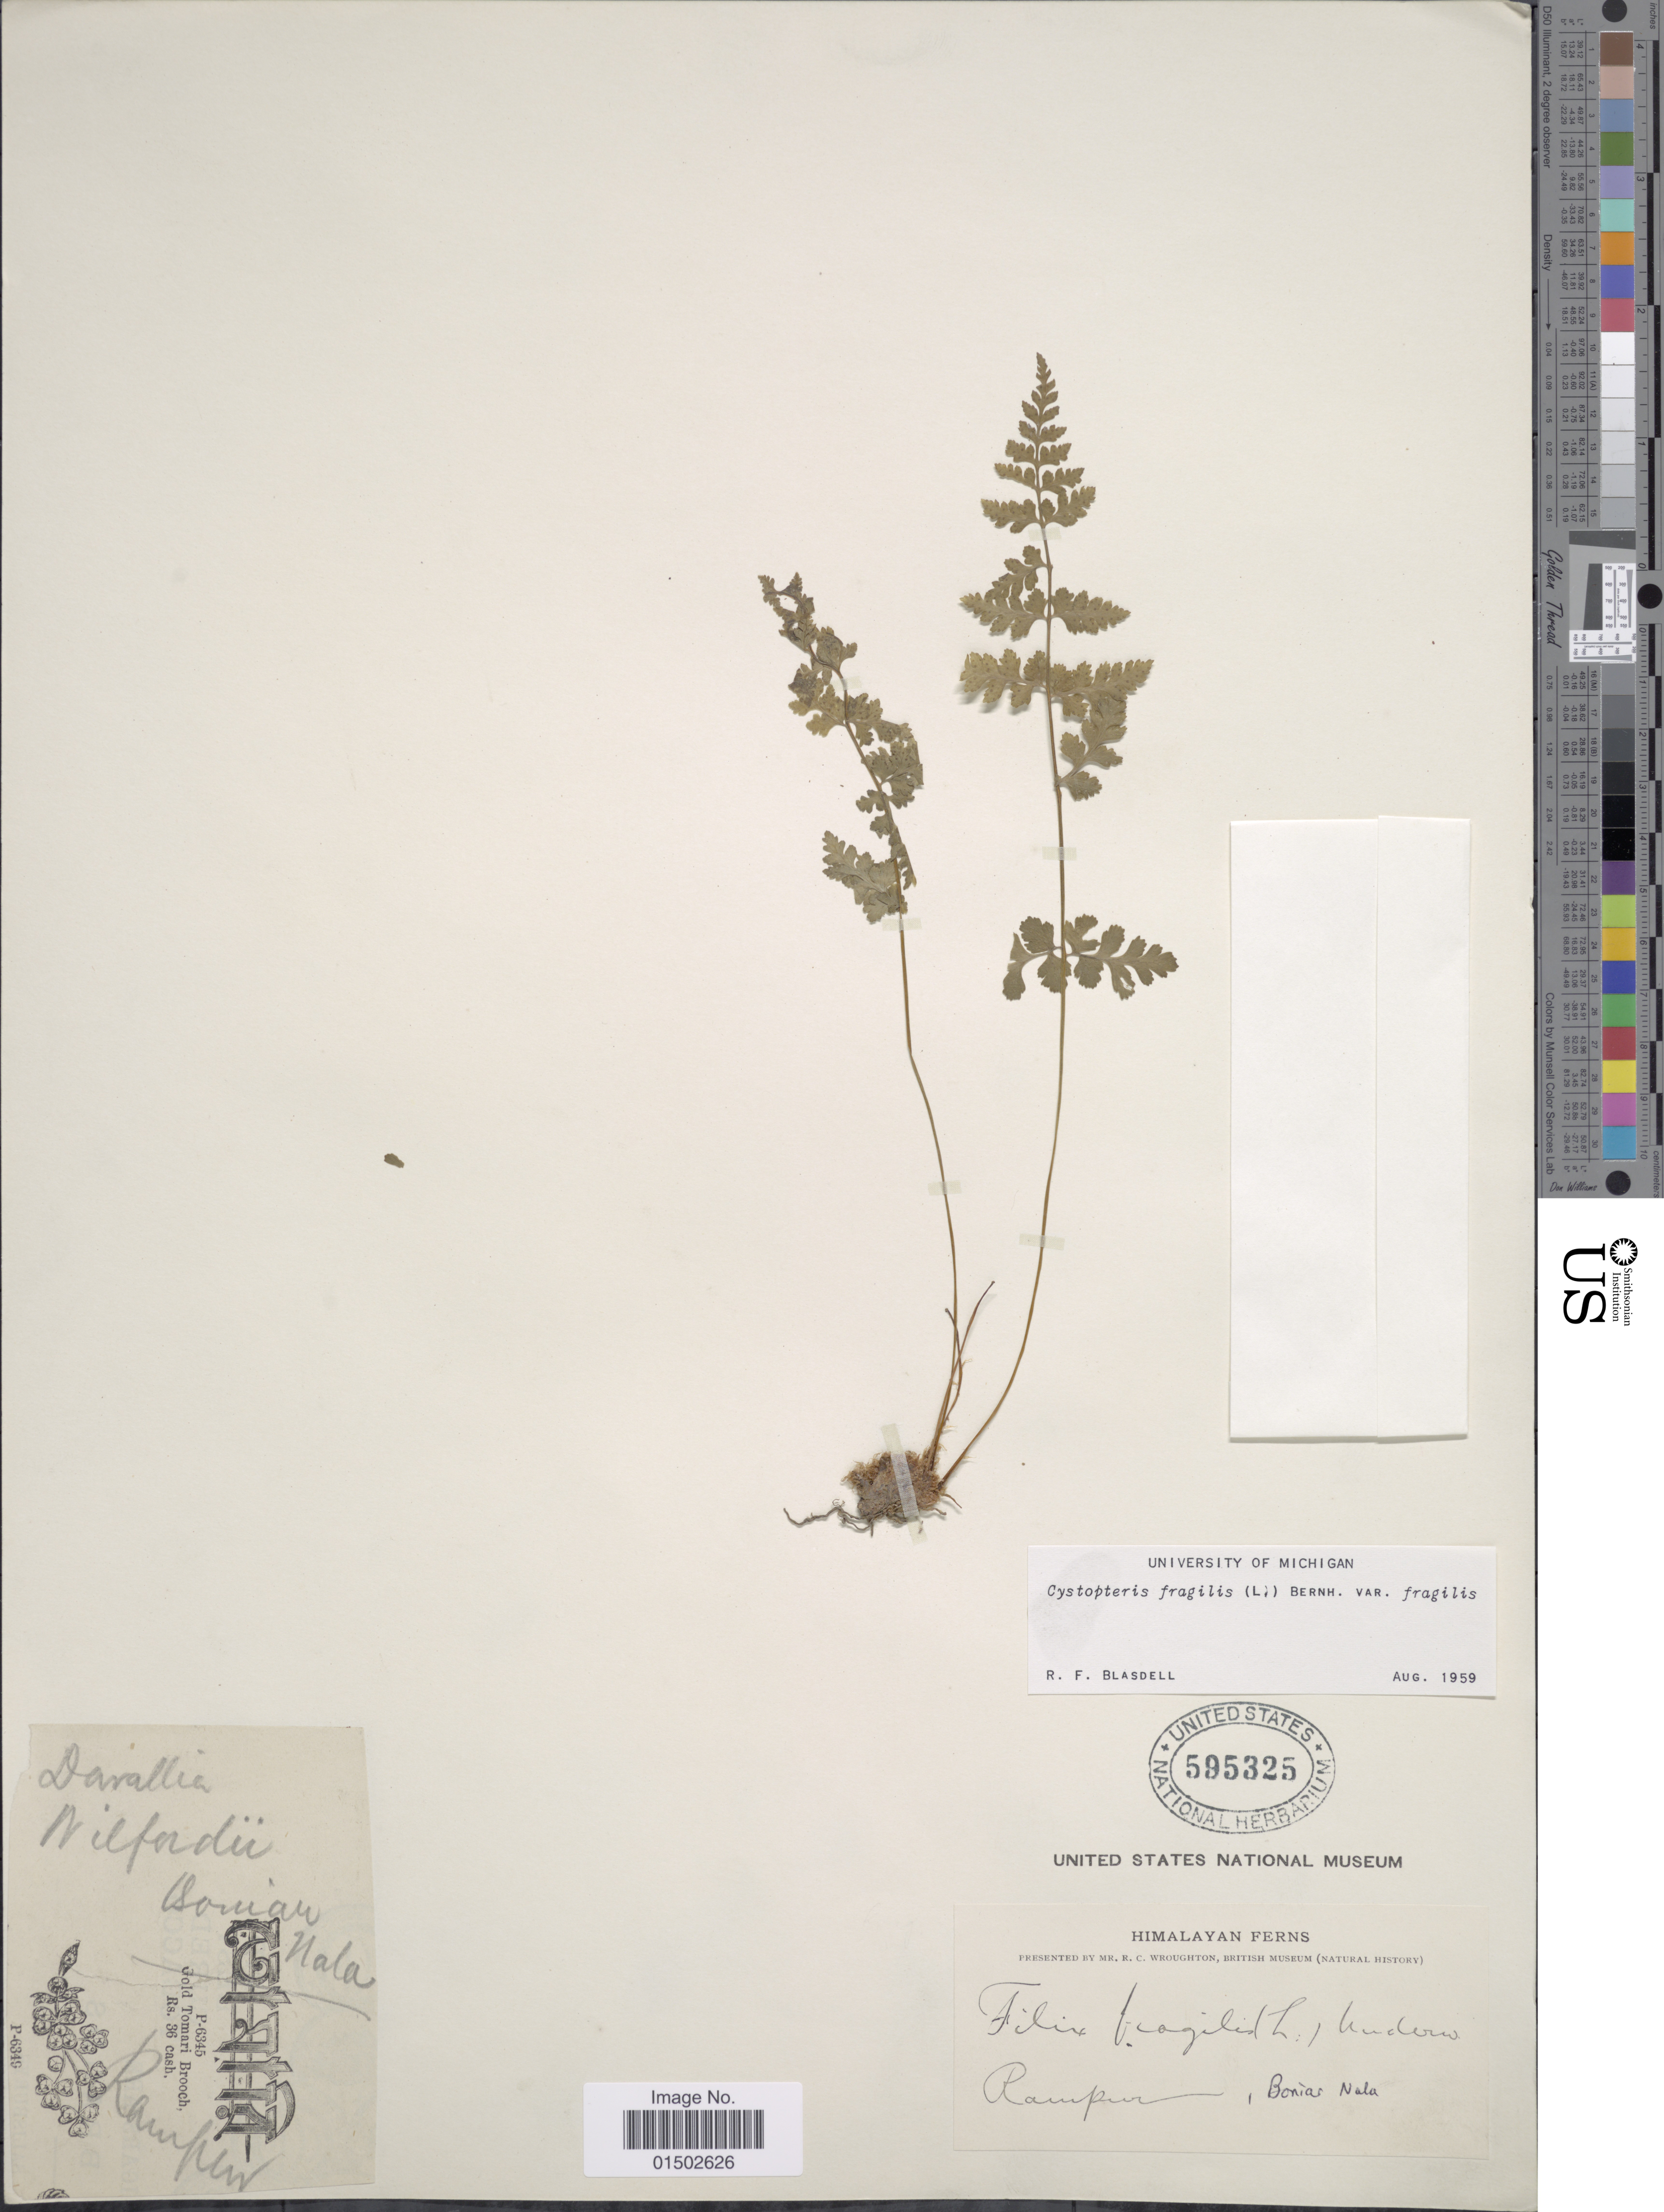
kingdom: Plantae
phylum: Tracheophyta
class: Polypodiopsida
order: Polypodiales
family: Cystopteridaceae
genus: Cystopteris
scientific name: Cystopteris fragilis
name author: (L.) Bernh.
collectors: R. Wroughton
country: India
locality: Rampur, Bonias Nala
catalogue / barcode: US 595325